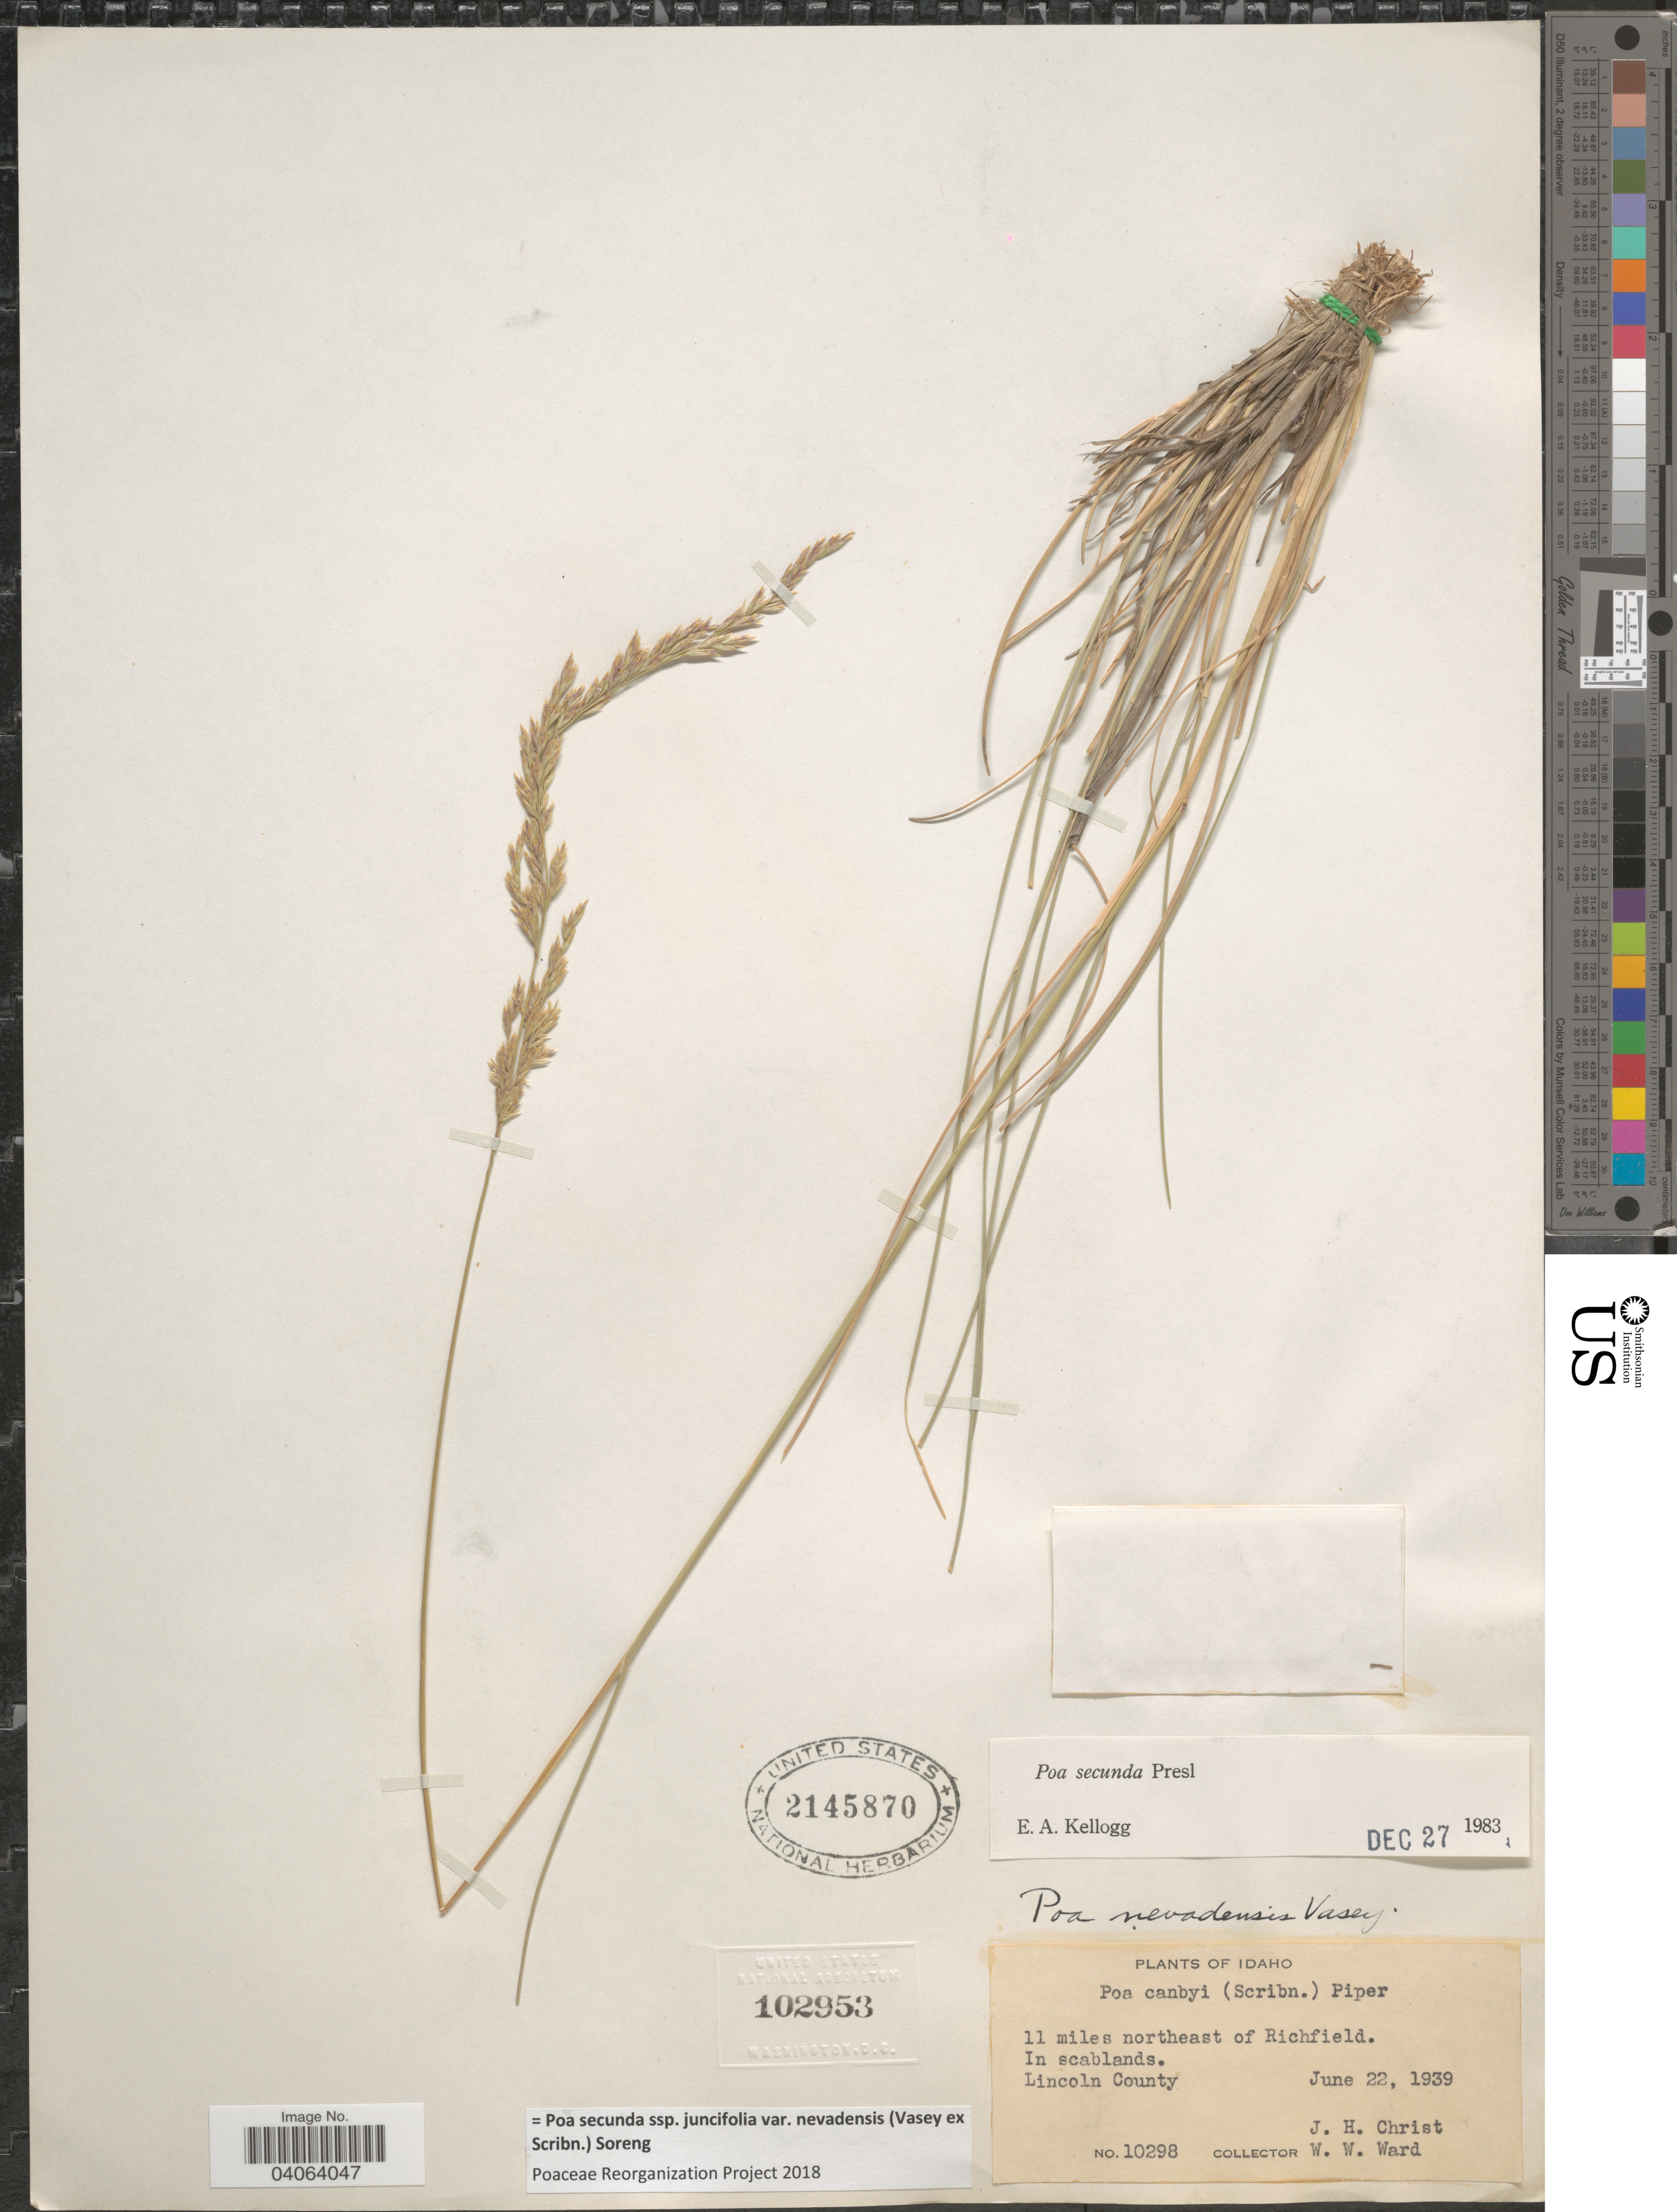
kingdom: Plantae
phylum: Tracheophyta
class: Liliopsida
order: Poales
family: Poaceae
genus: Poa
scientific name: Poa secunda subsp. juncifolia var. nevadensis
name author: (Vasey ex Scribn.) Soreng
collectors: J. H. Christ & W. Ward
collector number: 10298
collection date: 1939-06-22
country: United States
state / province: Idaho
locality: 11 miles northeast of Richfield. Lincoln County.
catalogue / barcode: US 2145870